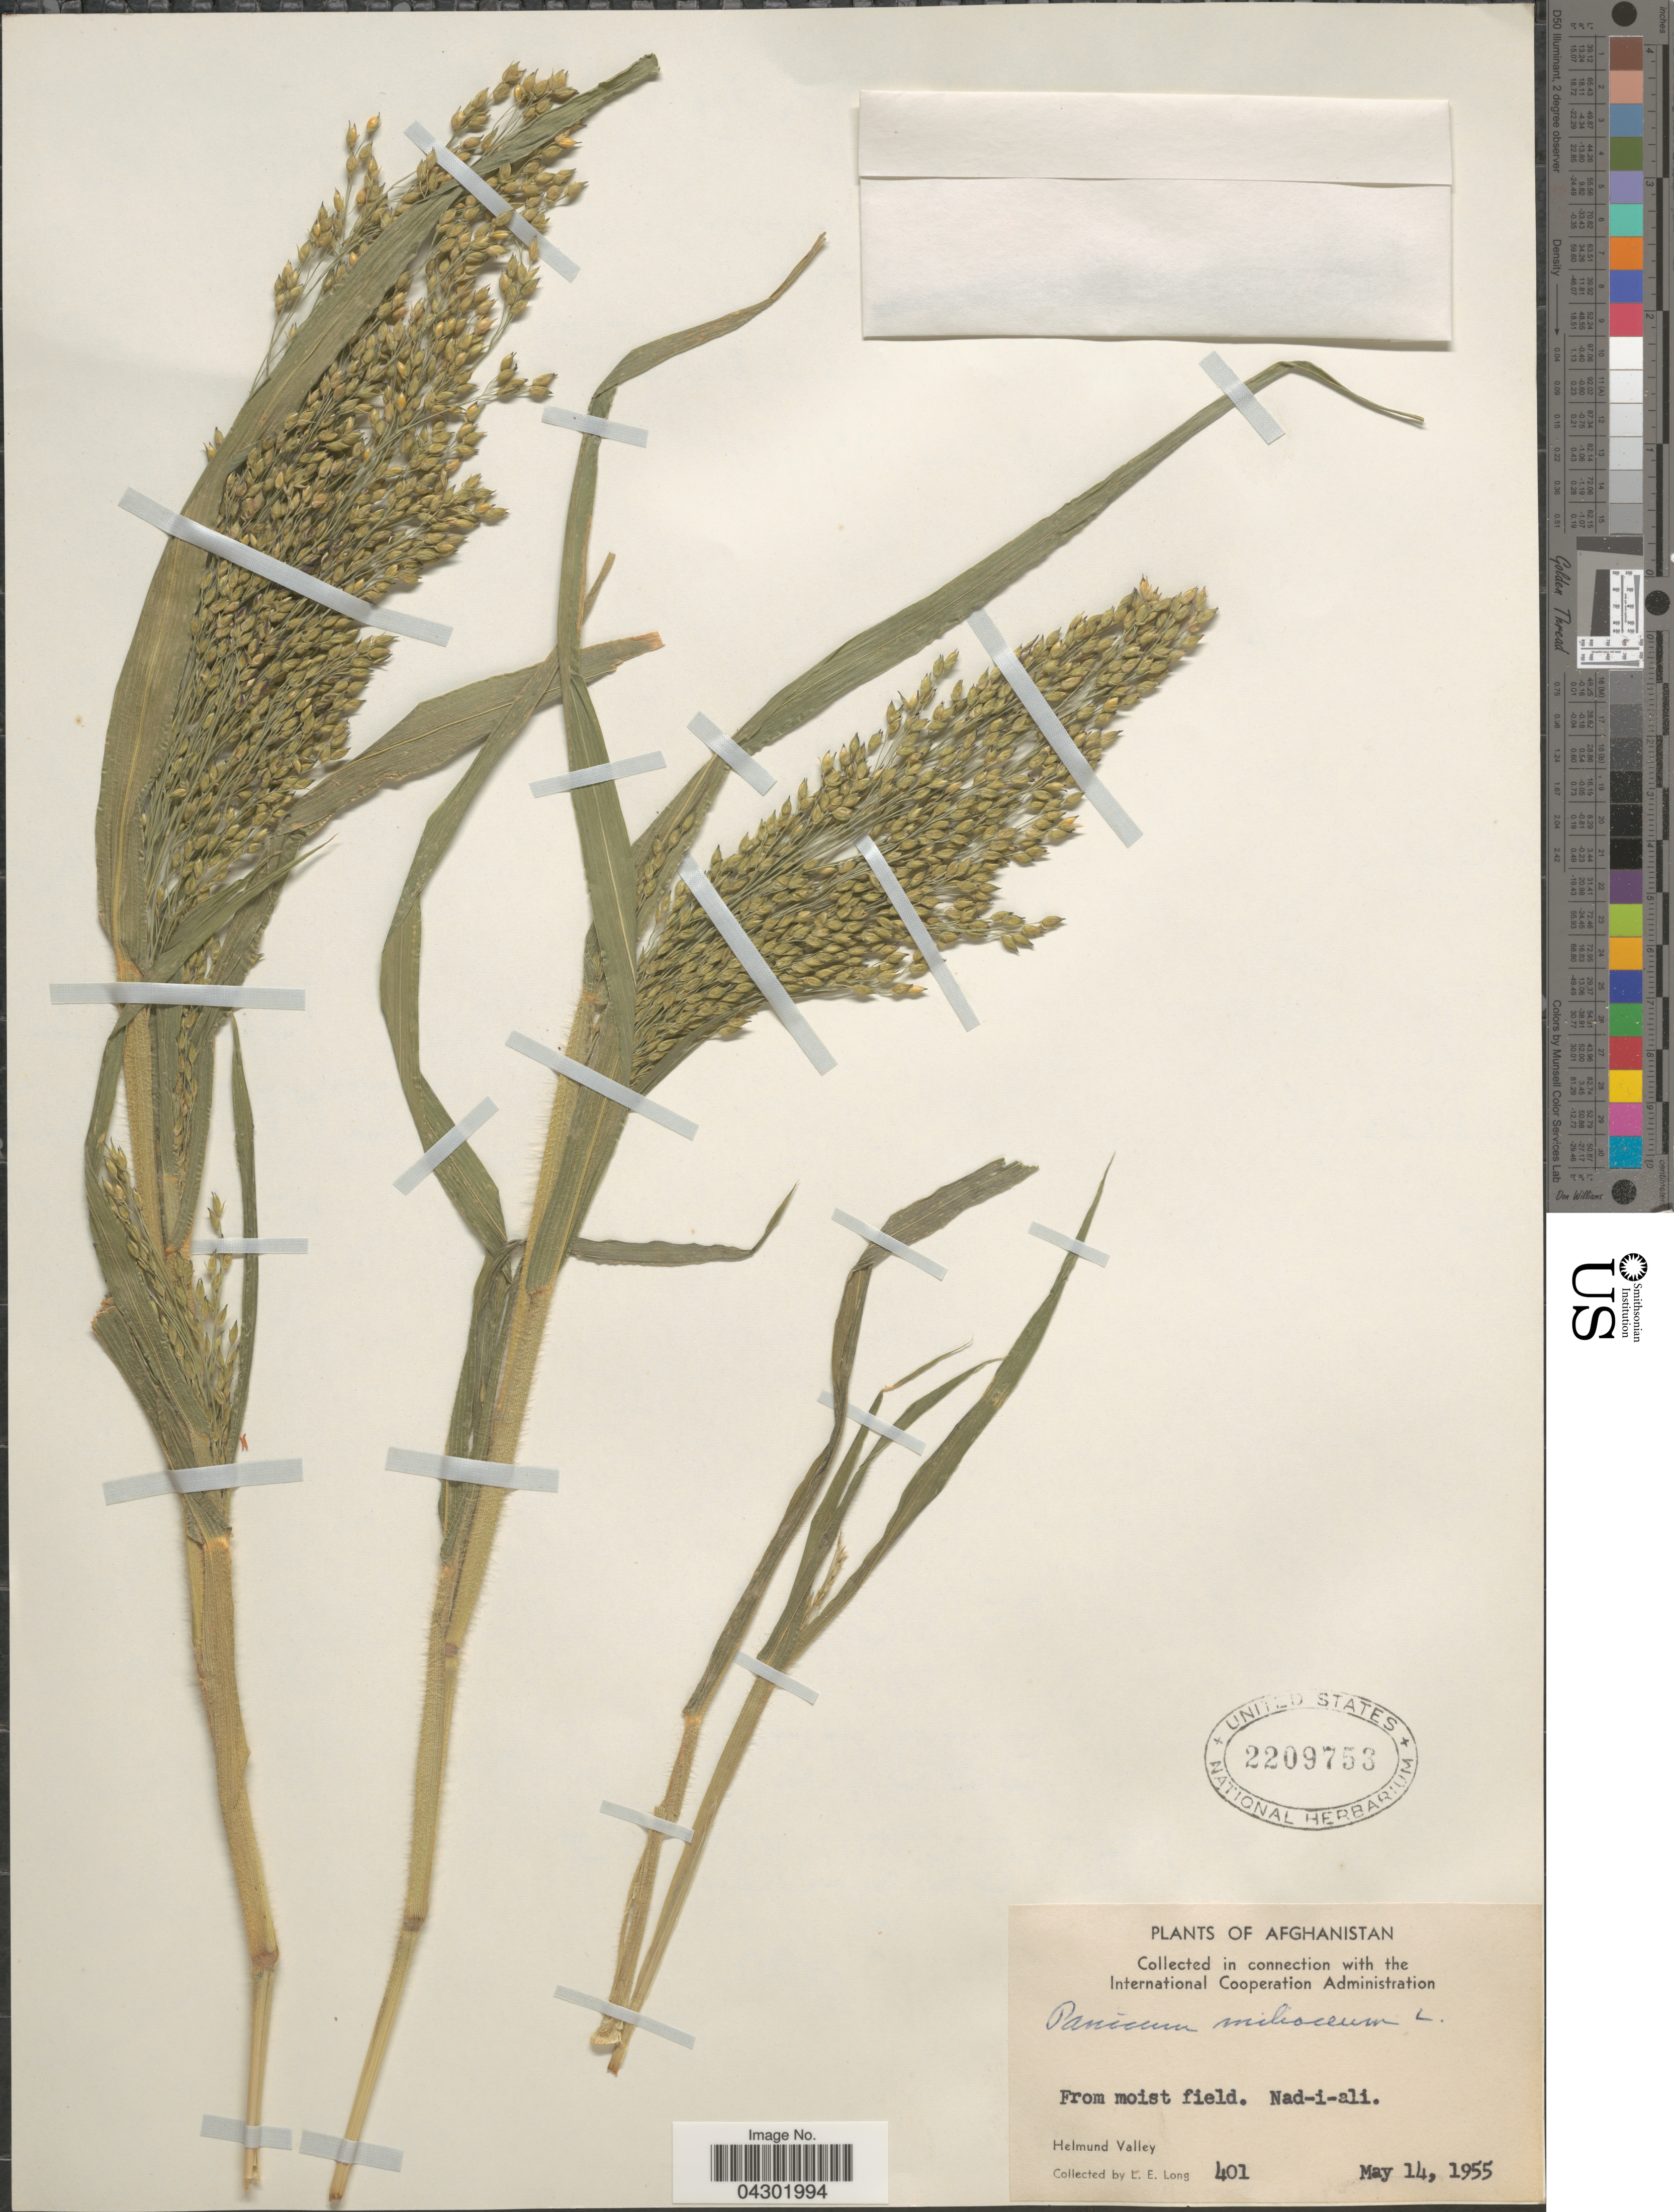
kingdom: Plantae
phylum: Tracheophyta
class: Liliopsida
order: Poales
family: Poaceae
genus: Panicum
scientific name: Panicum miliaceum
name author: L.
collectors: L. E. Long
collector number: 401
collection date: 1955-05-14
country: Afghanistan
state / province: Helmand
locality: From moist field. Nad-i-ali. Helmund Valley.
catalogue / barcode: US 2209753